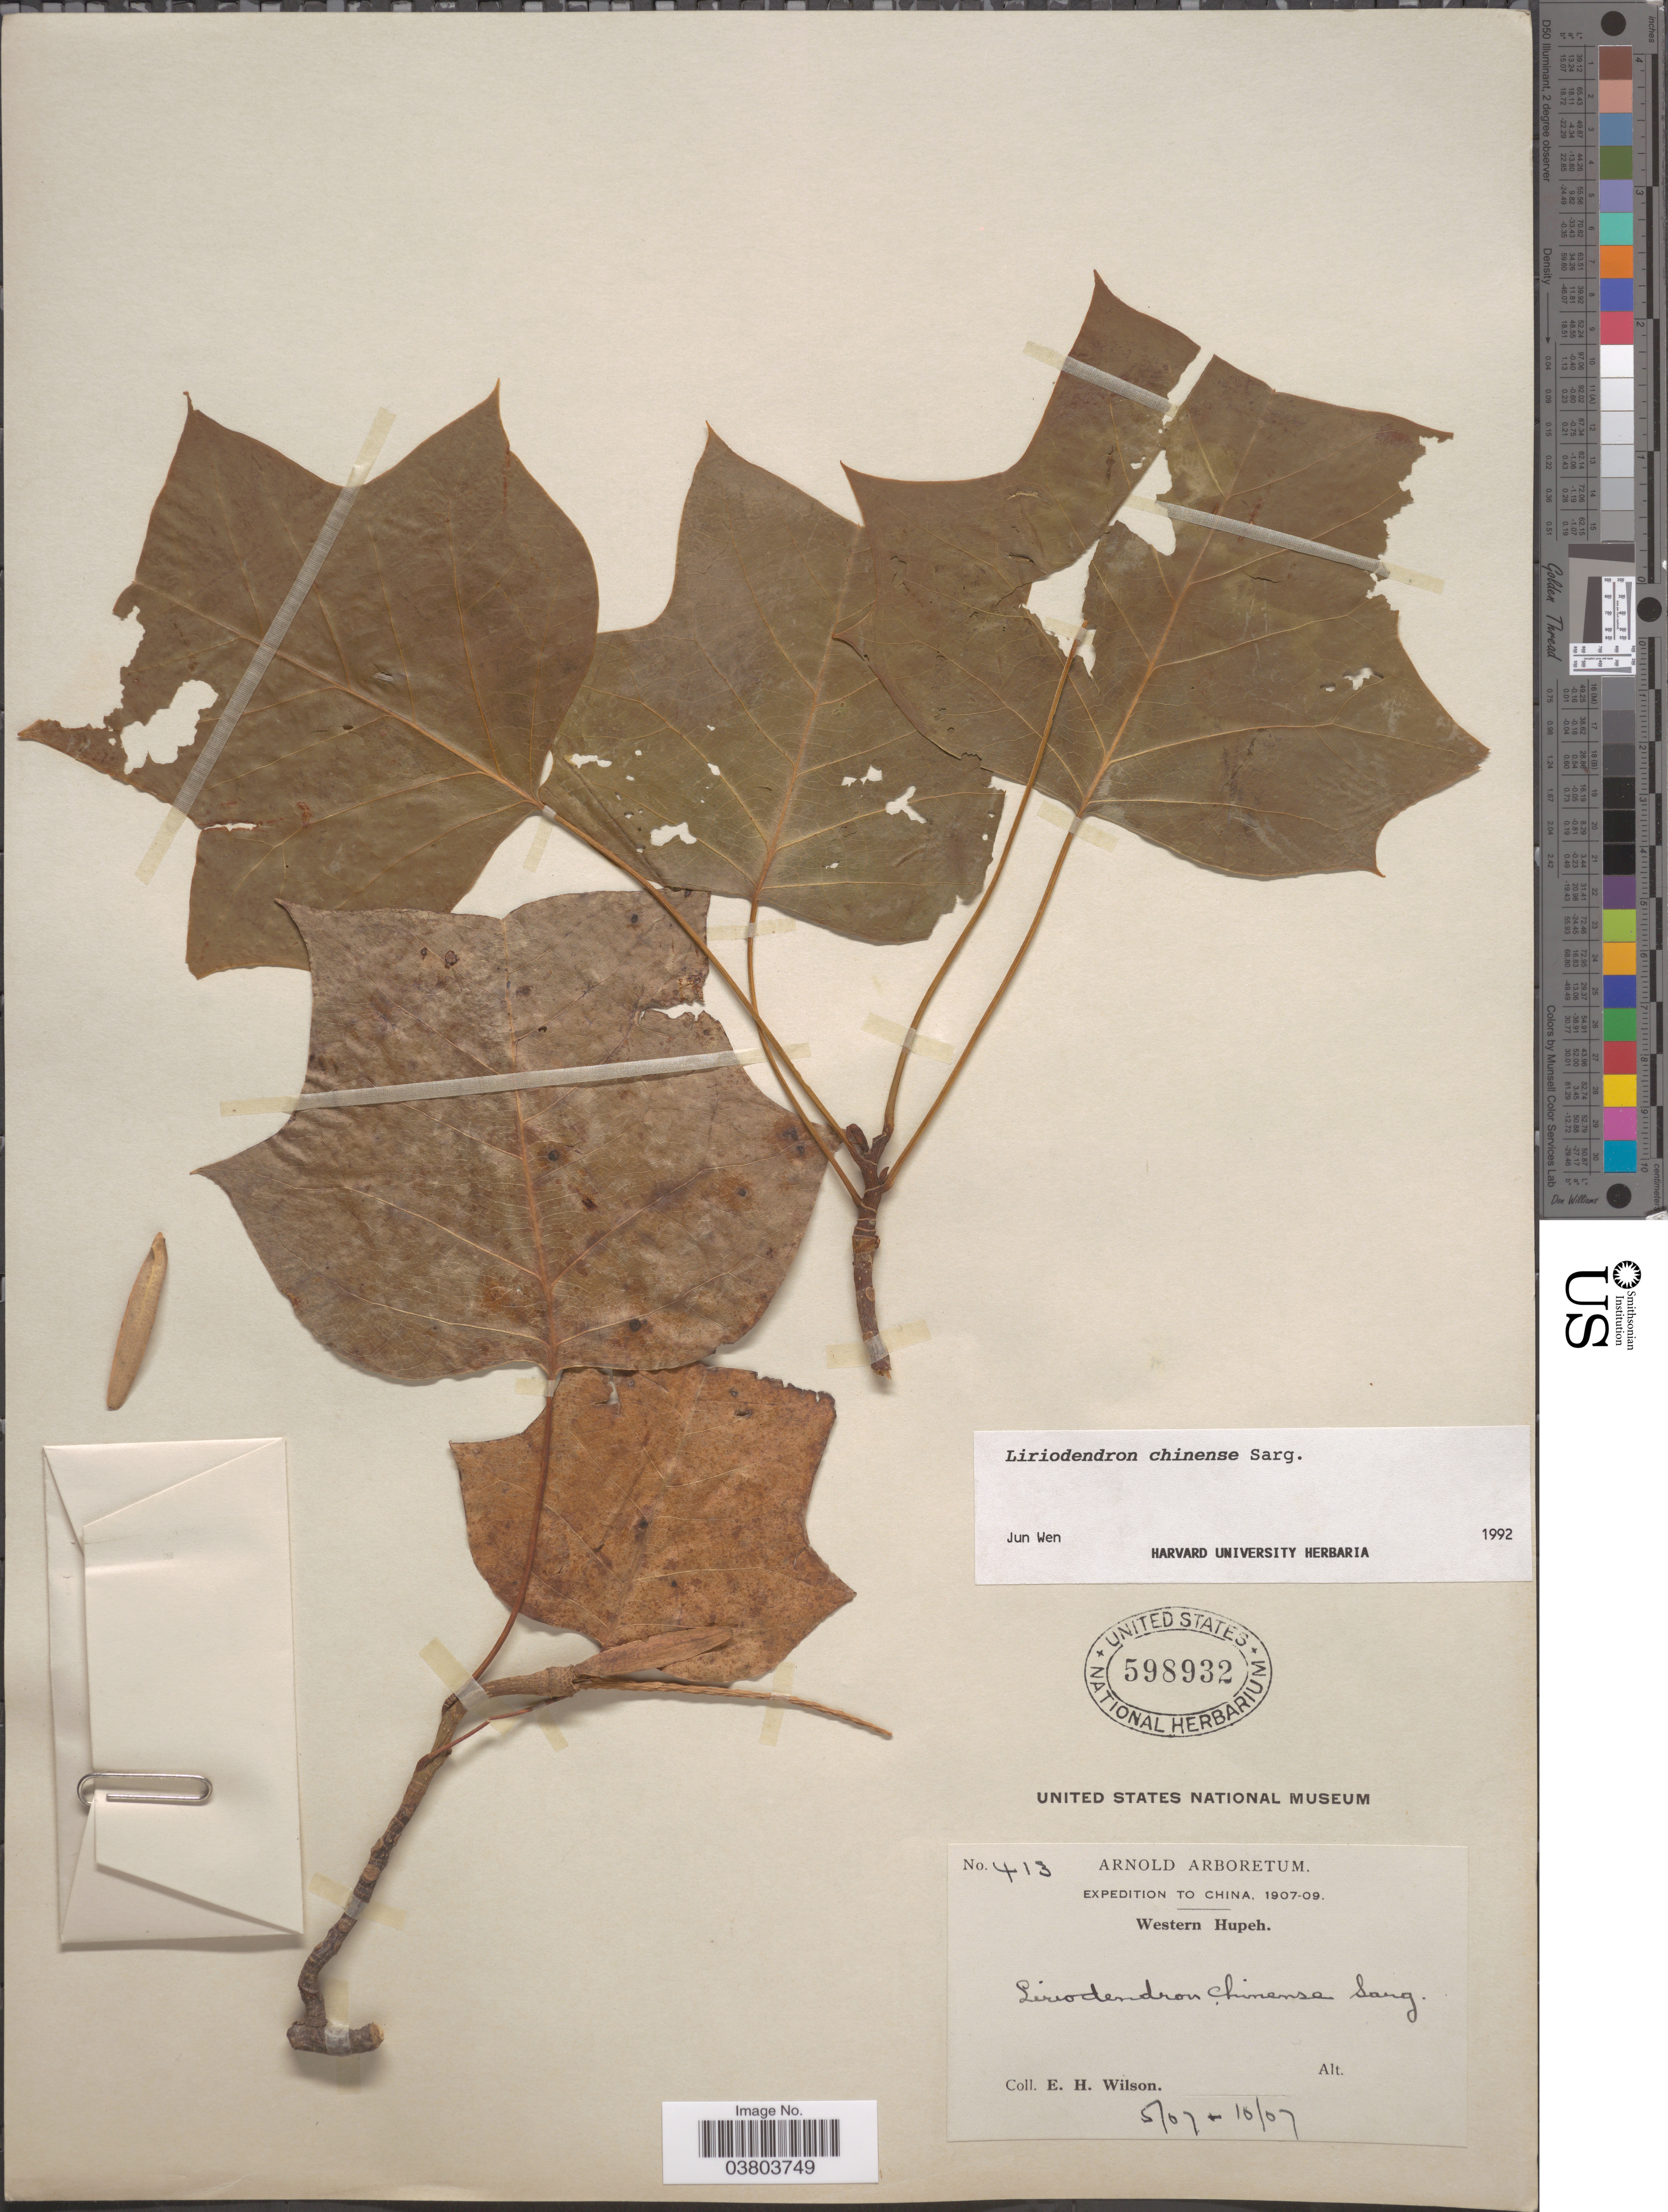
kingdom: Plantae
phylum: Tracheophyta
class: Magnoliopsida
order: Magnoliales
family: Magnoliaceae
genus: Liriodendron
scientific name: Liriodendron chinense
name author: (Hemsl.) Sarg.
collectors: E. Wilson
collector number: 413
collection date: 1907-05/1907-10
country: China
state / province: Hubei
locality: Western Hupeh.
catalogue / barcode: US 598932